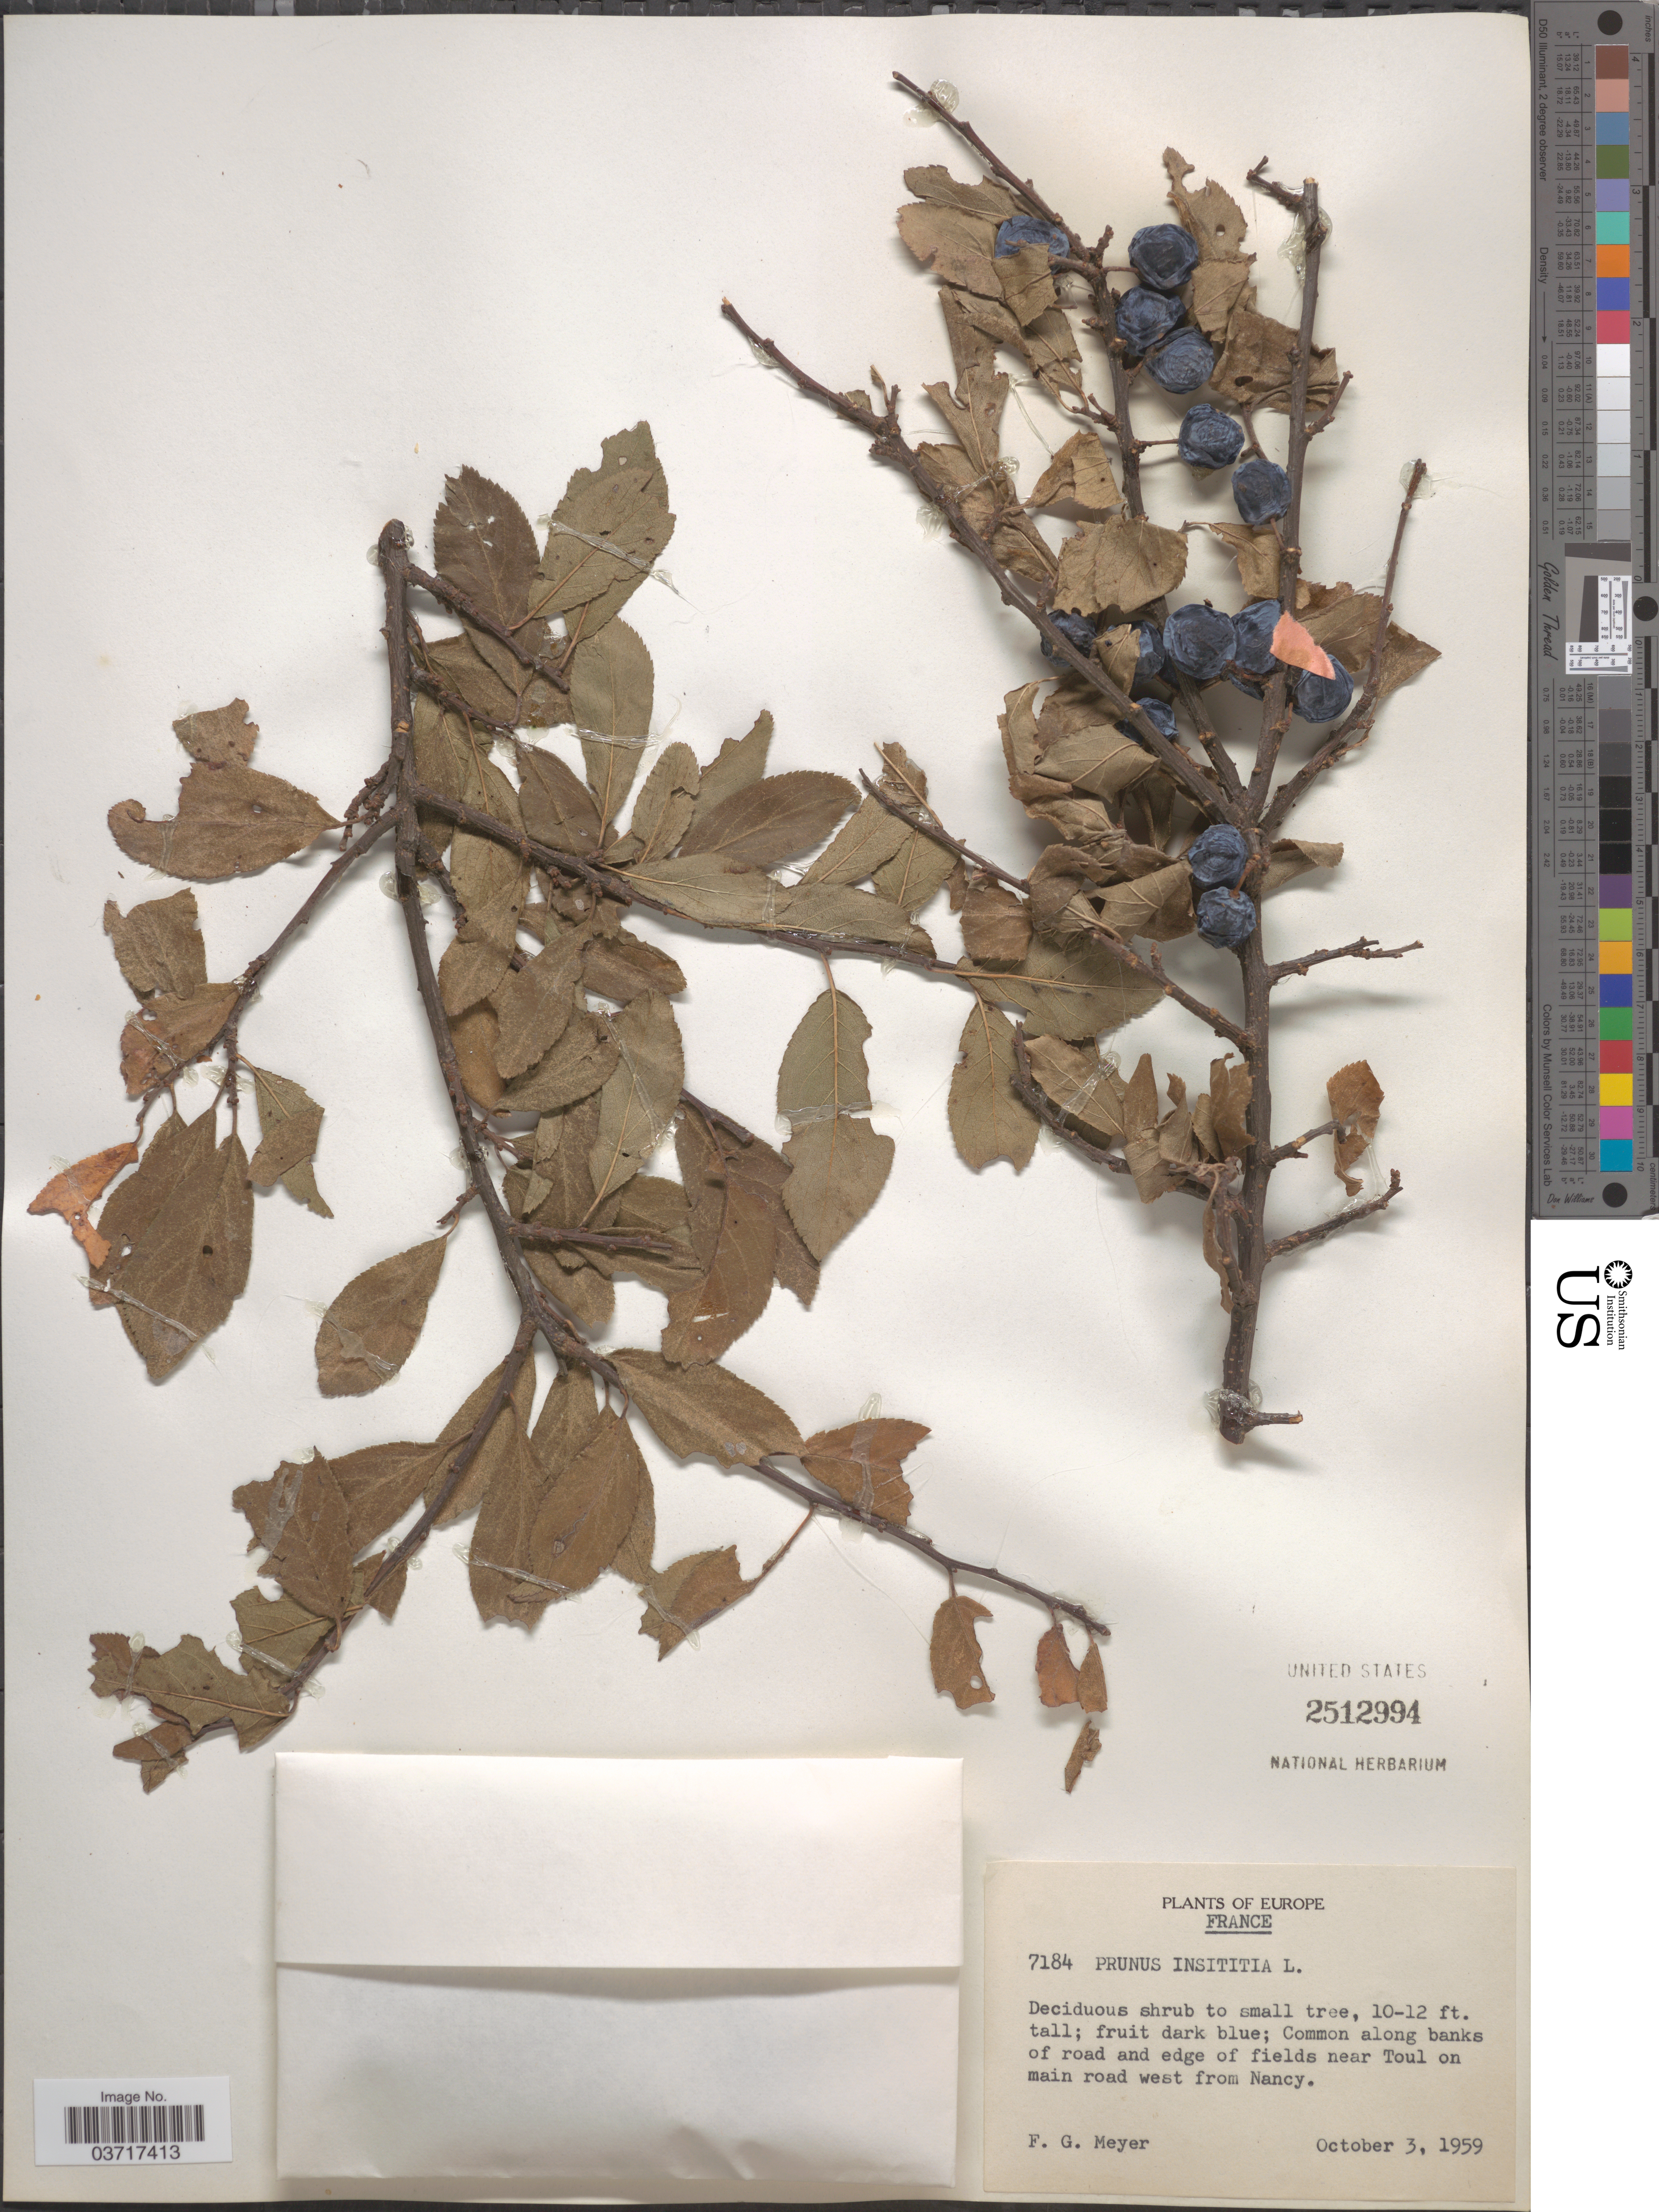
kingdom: Plantae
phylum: Tracheophyta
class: Magnoliopsida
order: Rosales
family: Rosaceae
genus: Prunus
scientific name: Prunus insititia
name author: L.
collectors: F. G. Meyer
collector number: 7184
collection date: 1959-10-03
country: France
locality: Along banks of road and edge of fields near Toul on main road west from Nancy.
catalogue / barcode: US 2512994